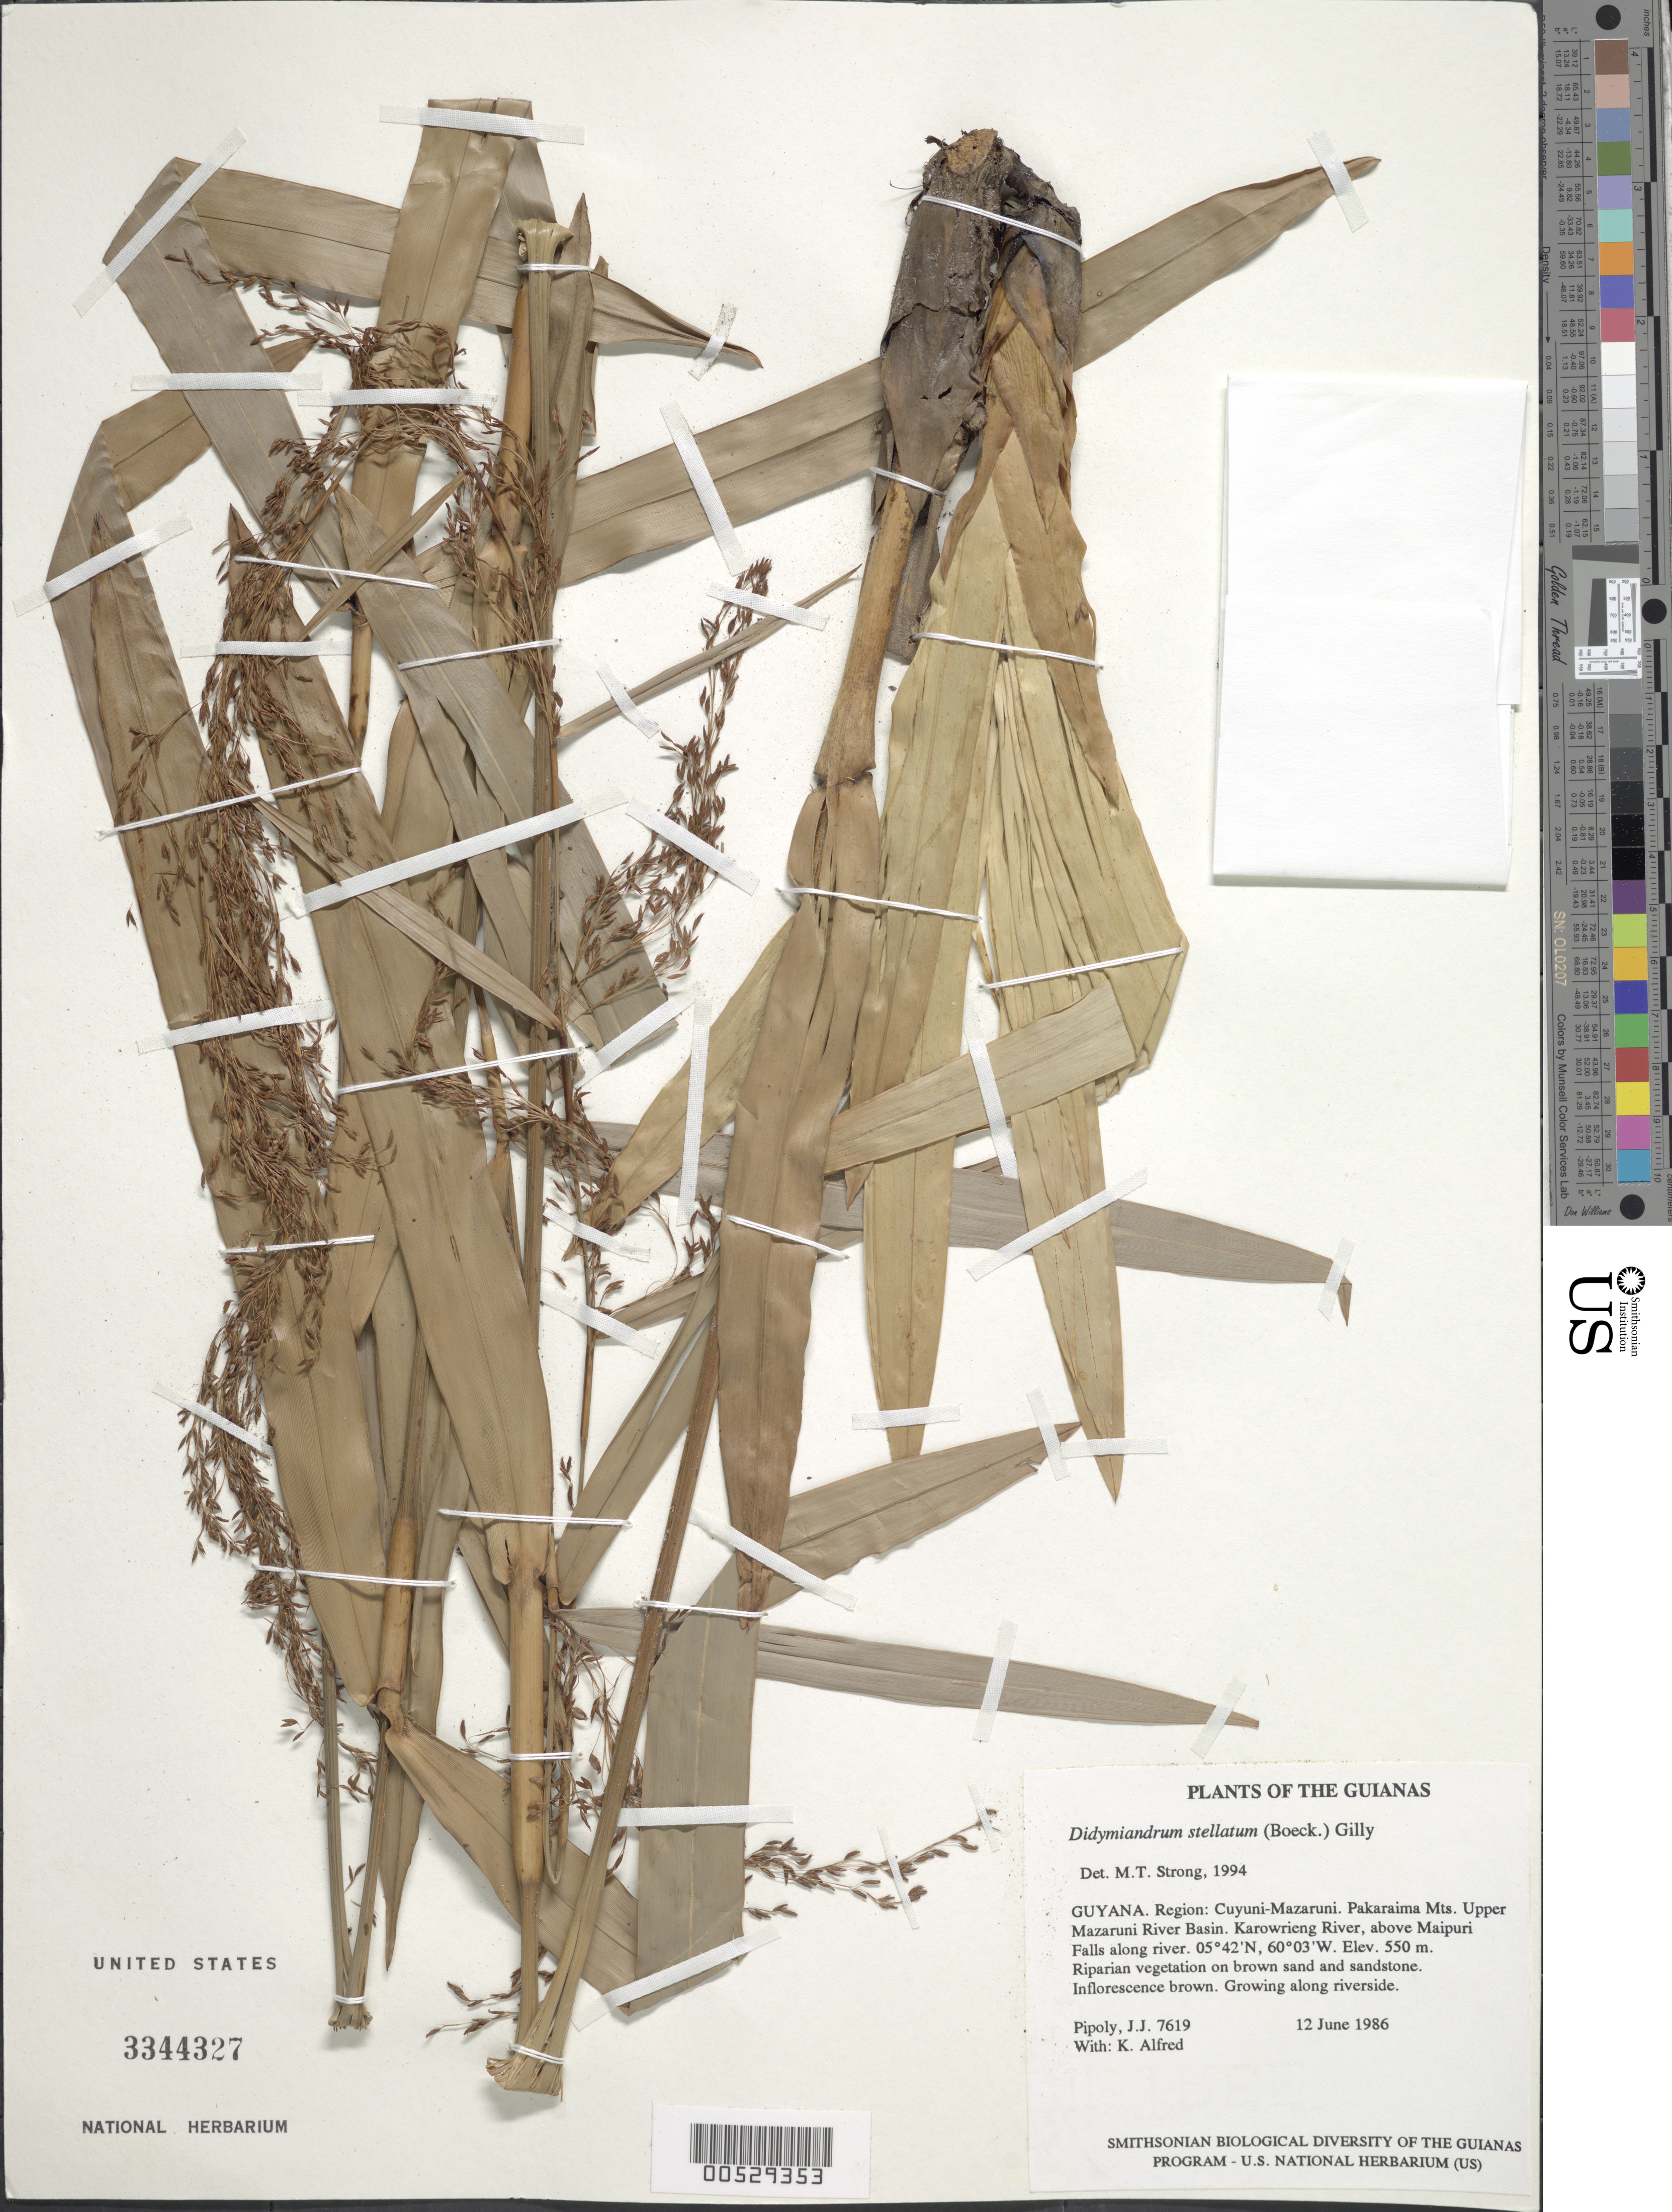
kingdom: Plantae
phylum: Tracheophyta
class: Liliopsida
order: Poales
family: Cyperaceae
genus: Didymiandrum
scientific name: Didymiandrum stellatum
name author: (Boeckeler) Gilly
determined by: Strong, M. T., (US), Smithsonian Institution - National Museum of Natural History (UNITED STATES)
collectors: J. J. Pipoly & K. Alfred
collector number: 7619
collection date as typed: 12 June 1986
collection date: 1986-06-12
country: Guyana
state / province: Cuyuni-Mazaruni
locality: Pakaraima Mts. Upper Mazaruni River Basin. Karowrieng River, above Maipuri Falls along river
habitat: Riparian vegetation on brown sand and sandstone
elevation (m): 550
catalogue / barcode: US 3344327